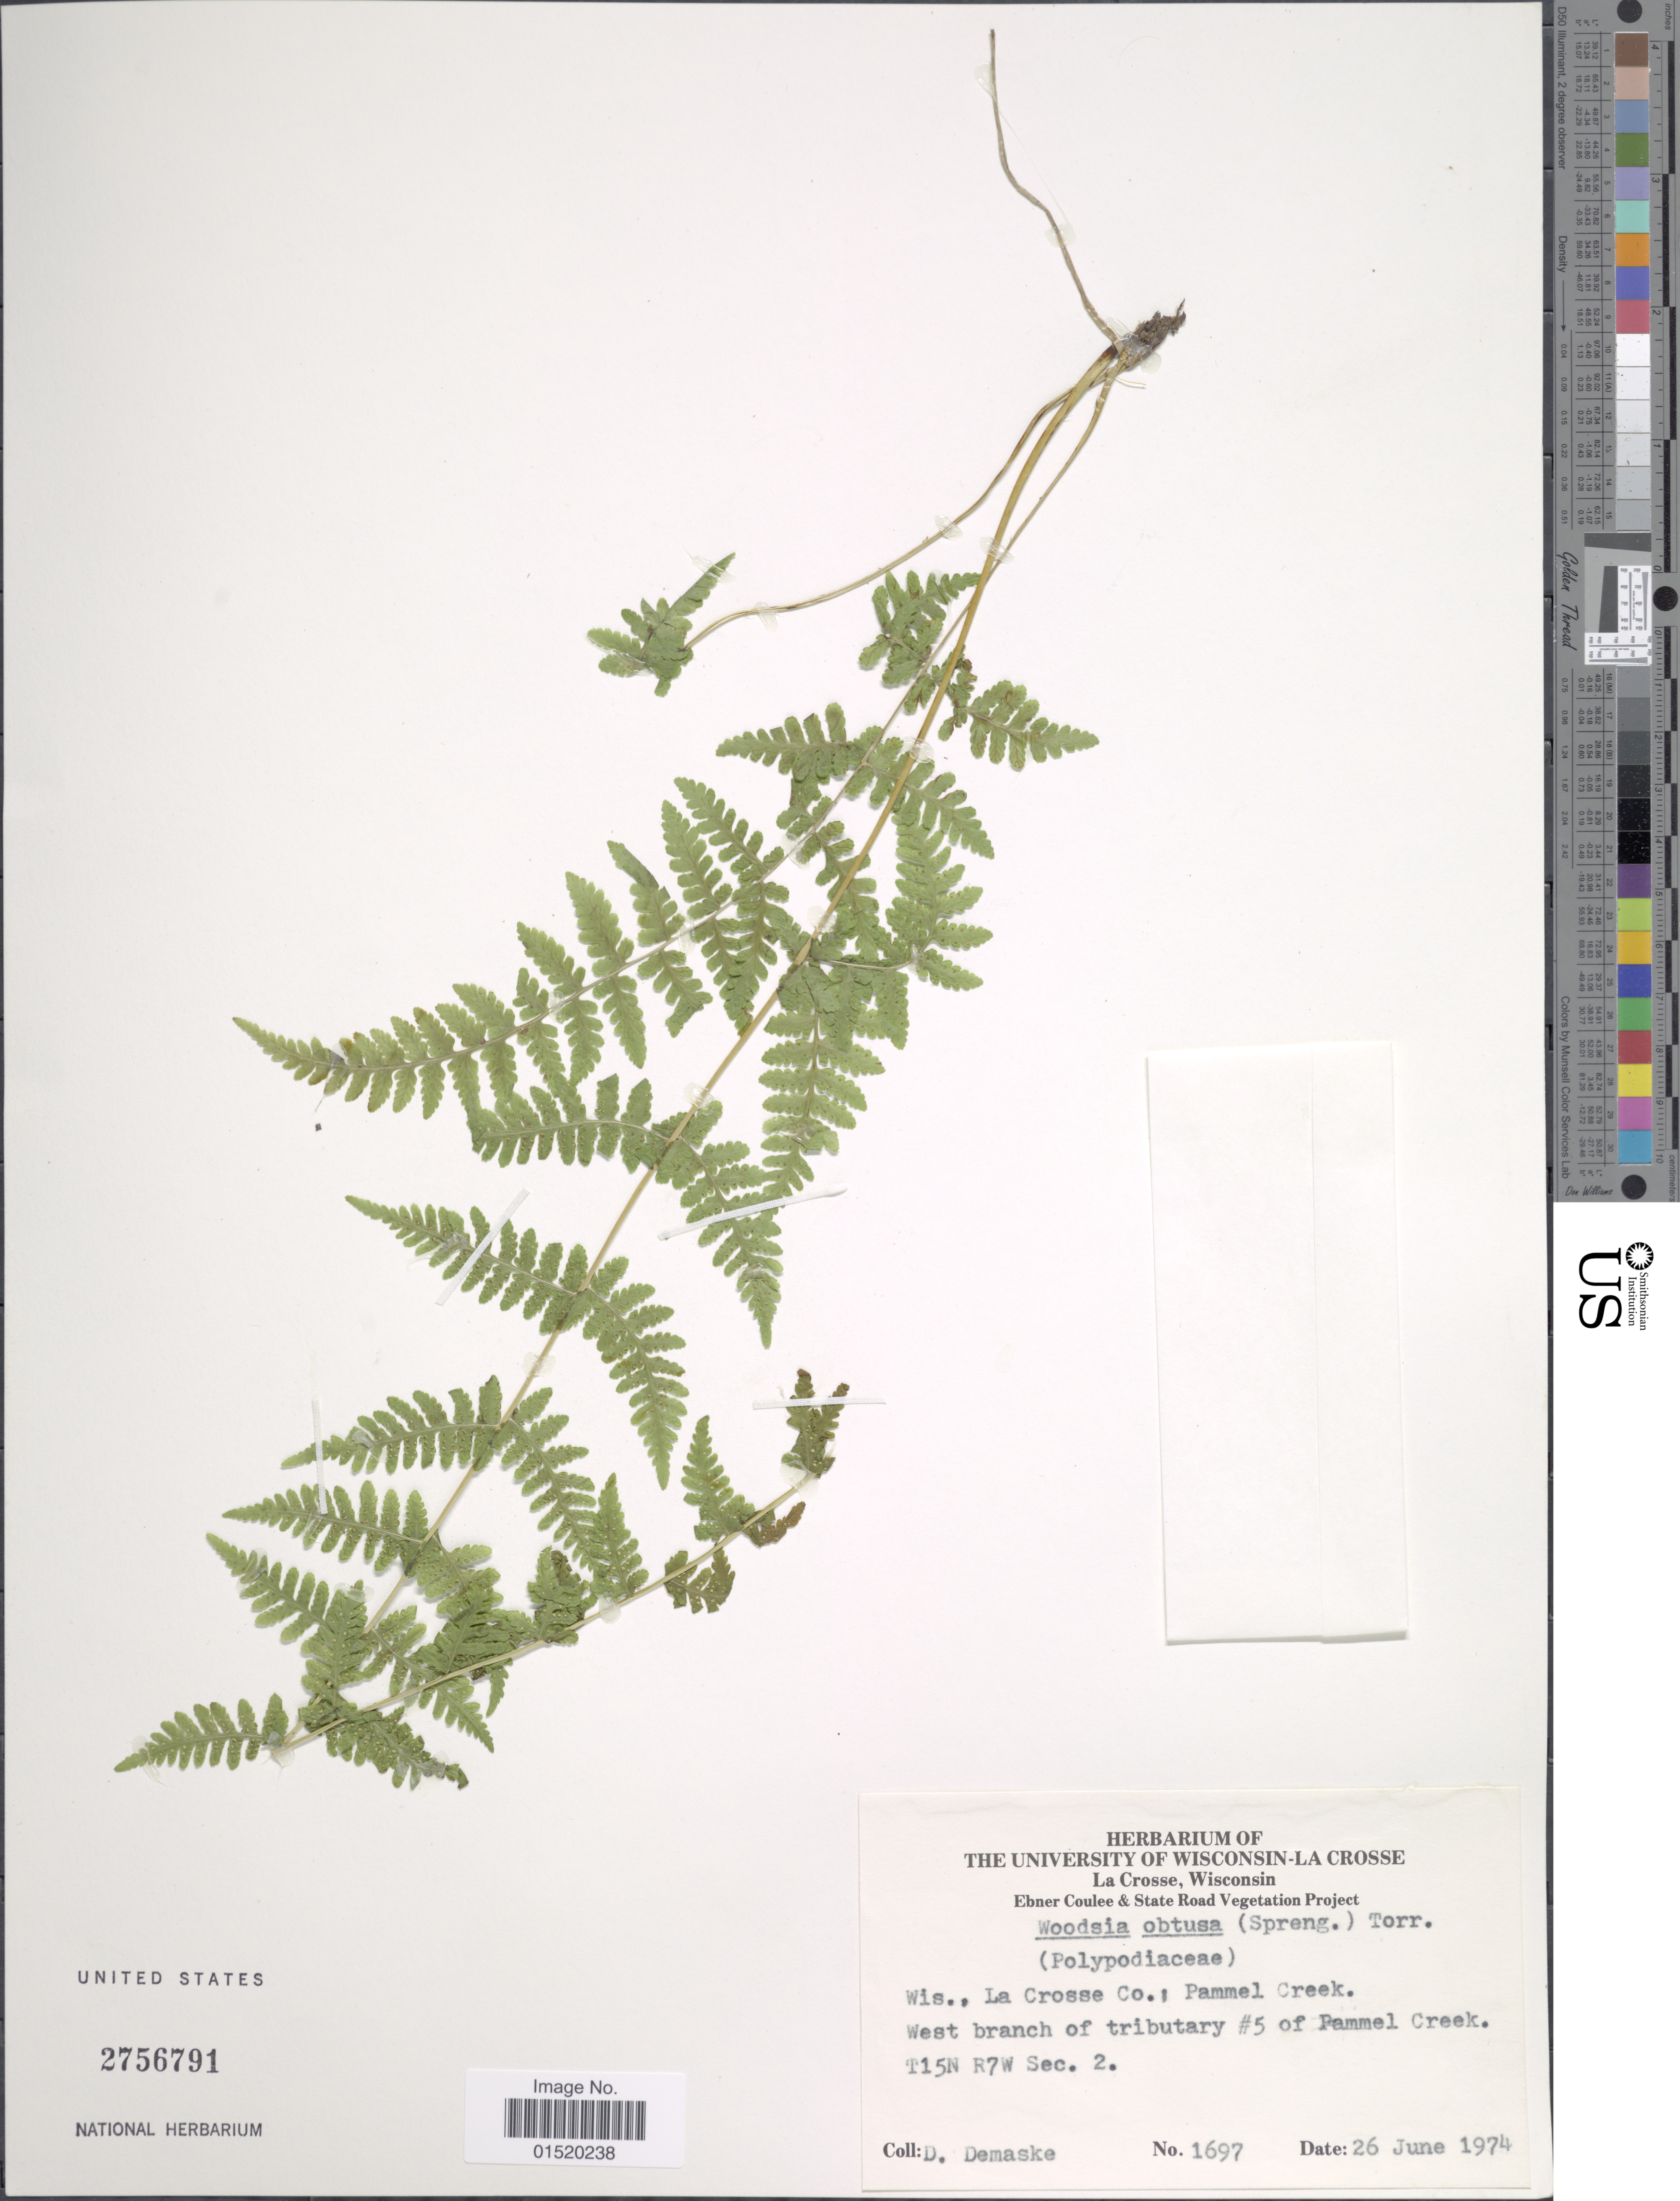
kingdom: Plantae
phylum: Tracheophyta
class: Polypodiopsida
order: Polypodiales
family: Woodsiaceae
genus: Woodsia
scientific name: Woodsia obtusa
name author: (Spreng.) Torr.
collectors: D. Demaske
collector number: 1697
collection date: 1974-06-26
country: United States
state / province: Wisconsin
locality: La Crosse, La Crosse Co.: Pammel Creek, West branch of tributary # 5 of Pammel Creek. T15N R7W Sec. 2.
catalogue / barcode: US 2756791